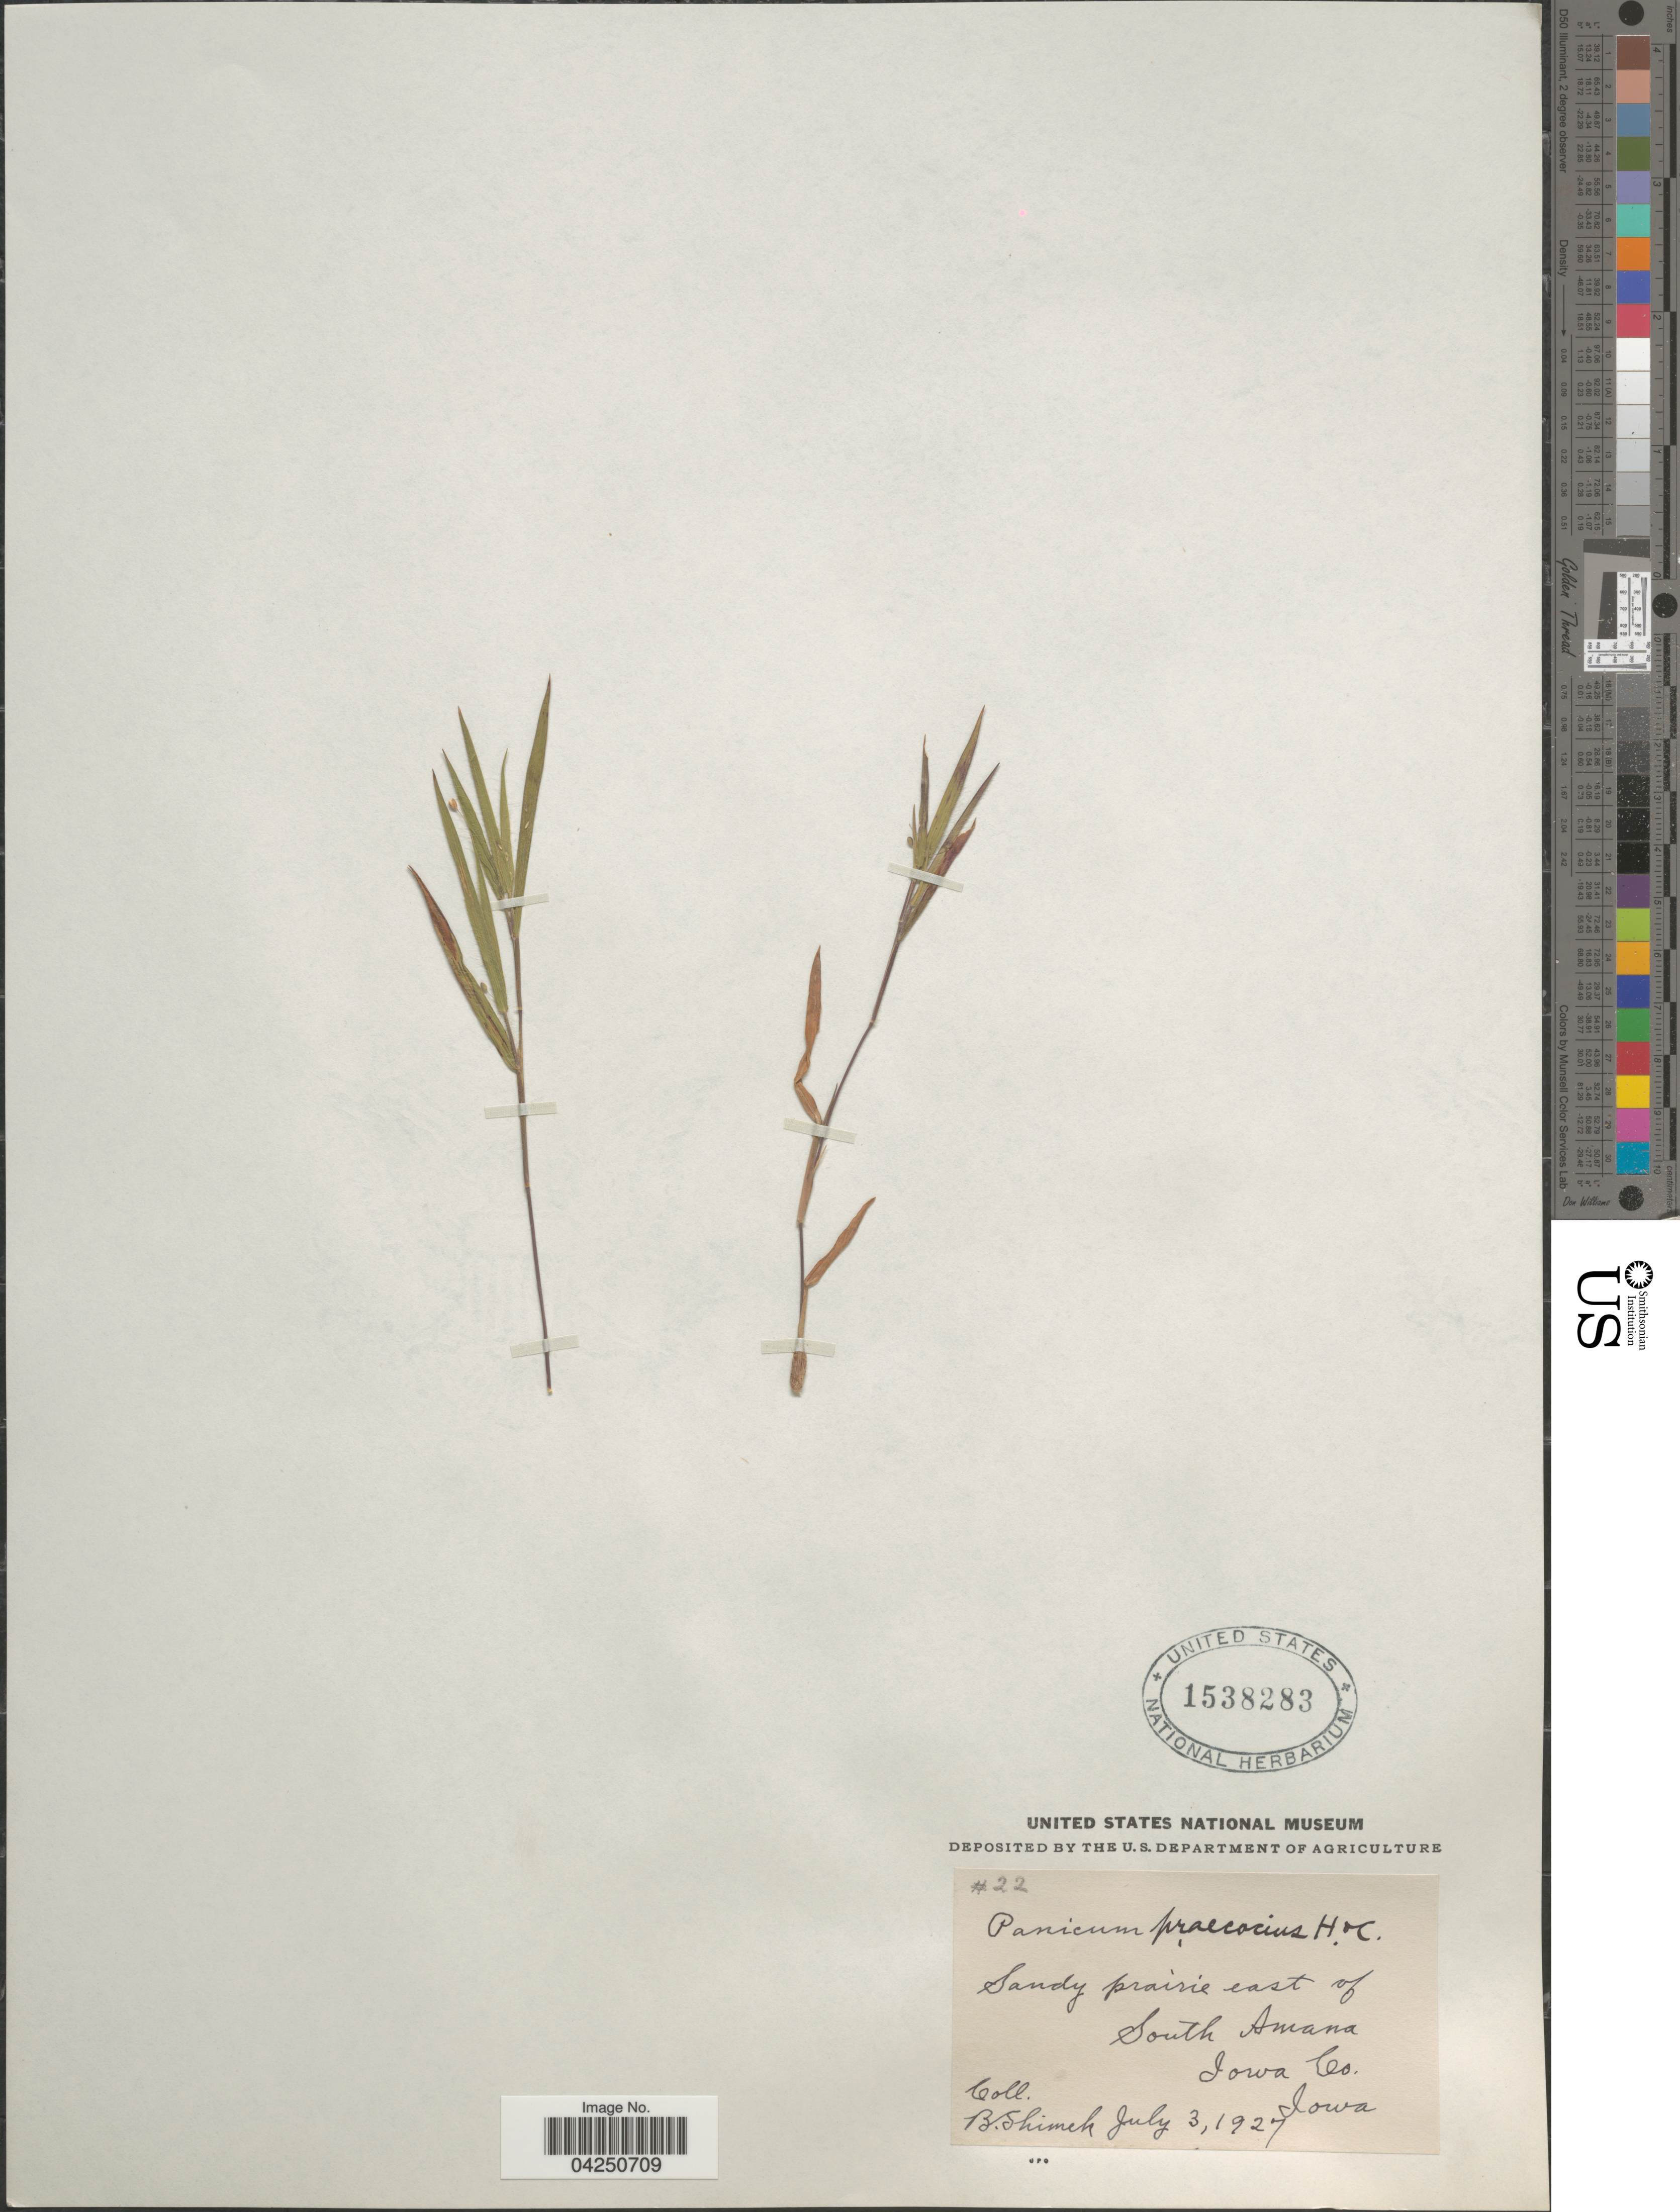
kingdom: Plantae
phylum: Tracheophyta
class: Liliopsida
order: Poales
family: Poaceae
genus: Dichanthelium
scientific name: Dichanthelium acuminatum var. acuminatum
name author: (Sw.) Gould & C.A. Clark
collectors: B. Shimek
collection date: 1927-07-03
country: United States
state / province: Iowa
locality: Sandy prairie east of South Amana. Iowa Co.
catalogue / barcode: US 1538283